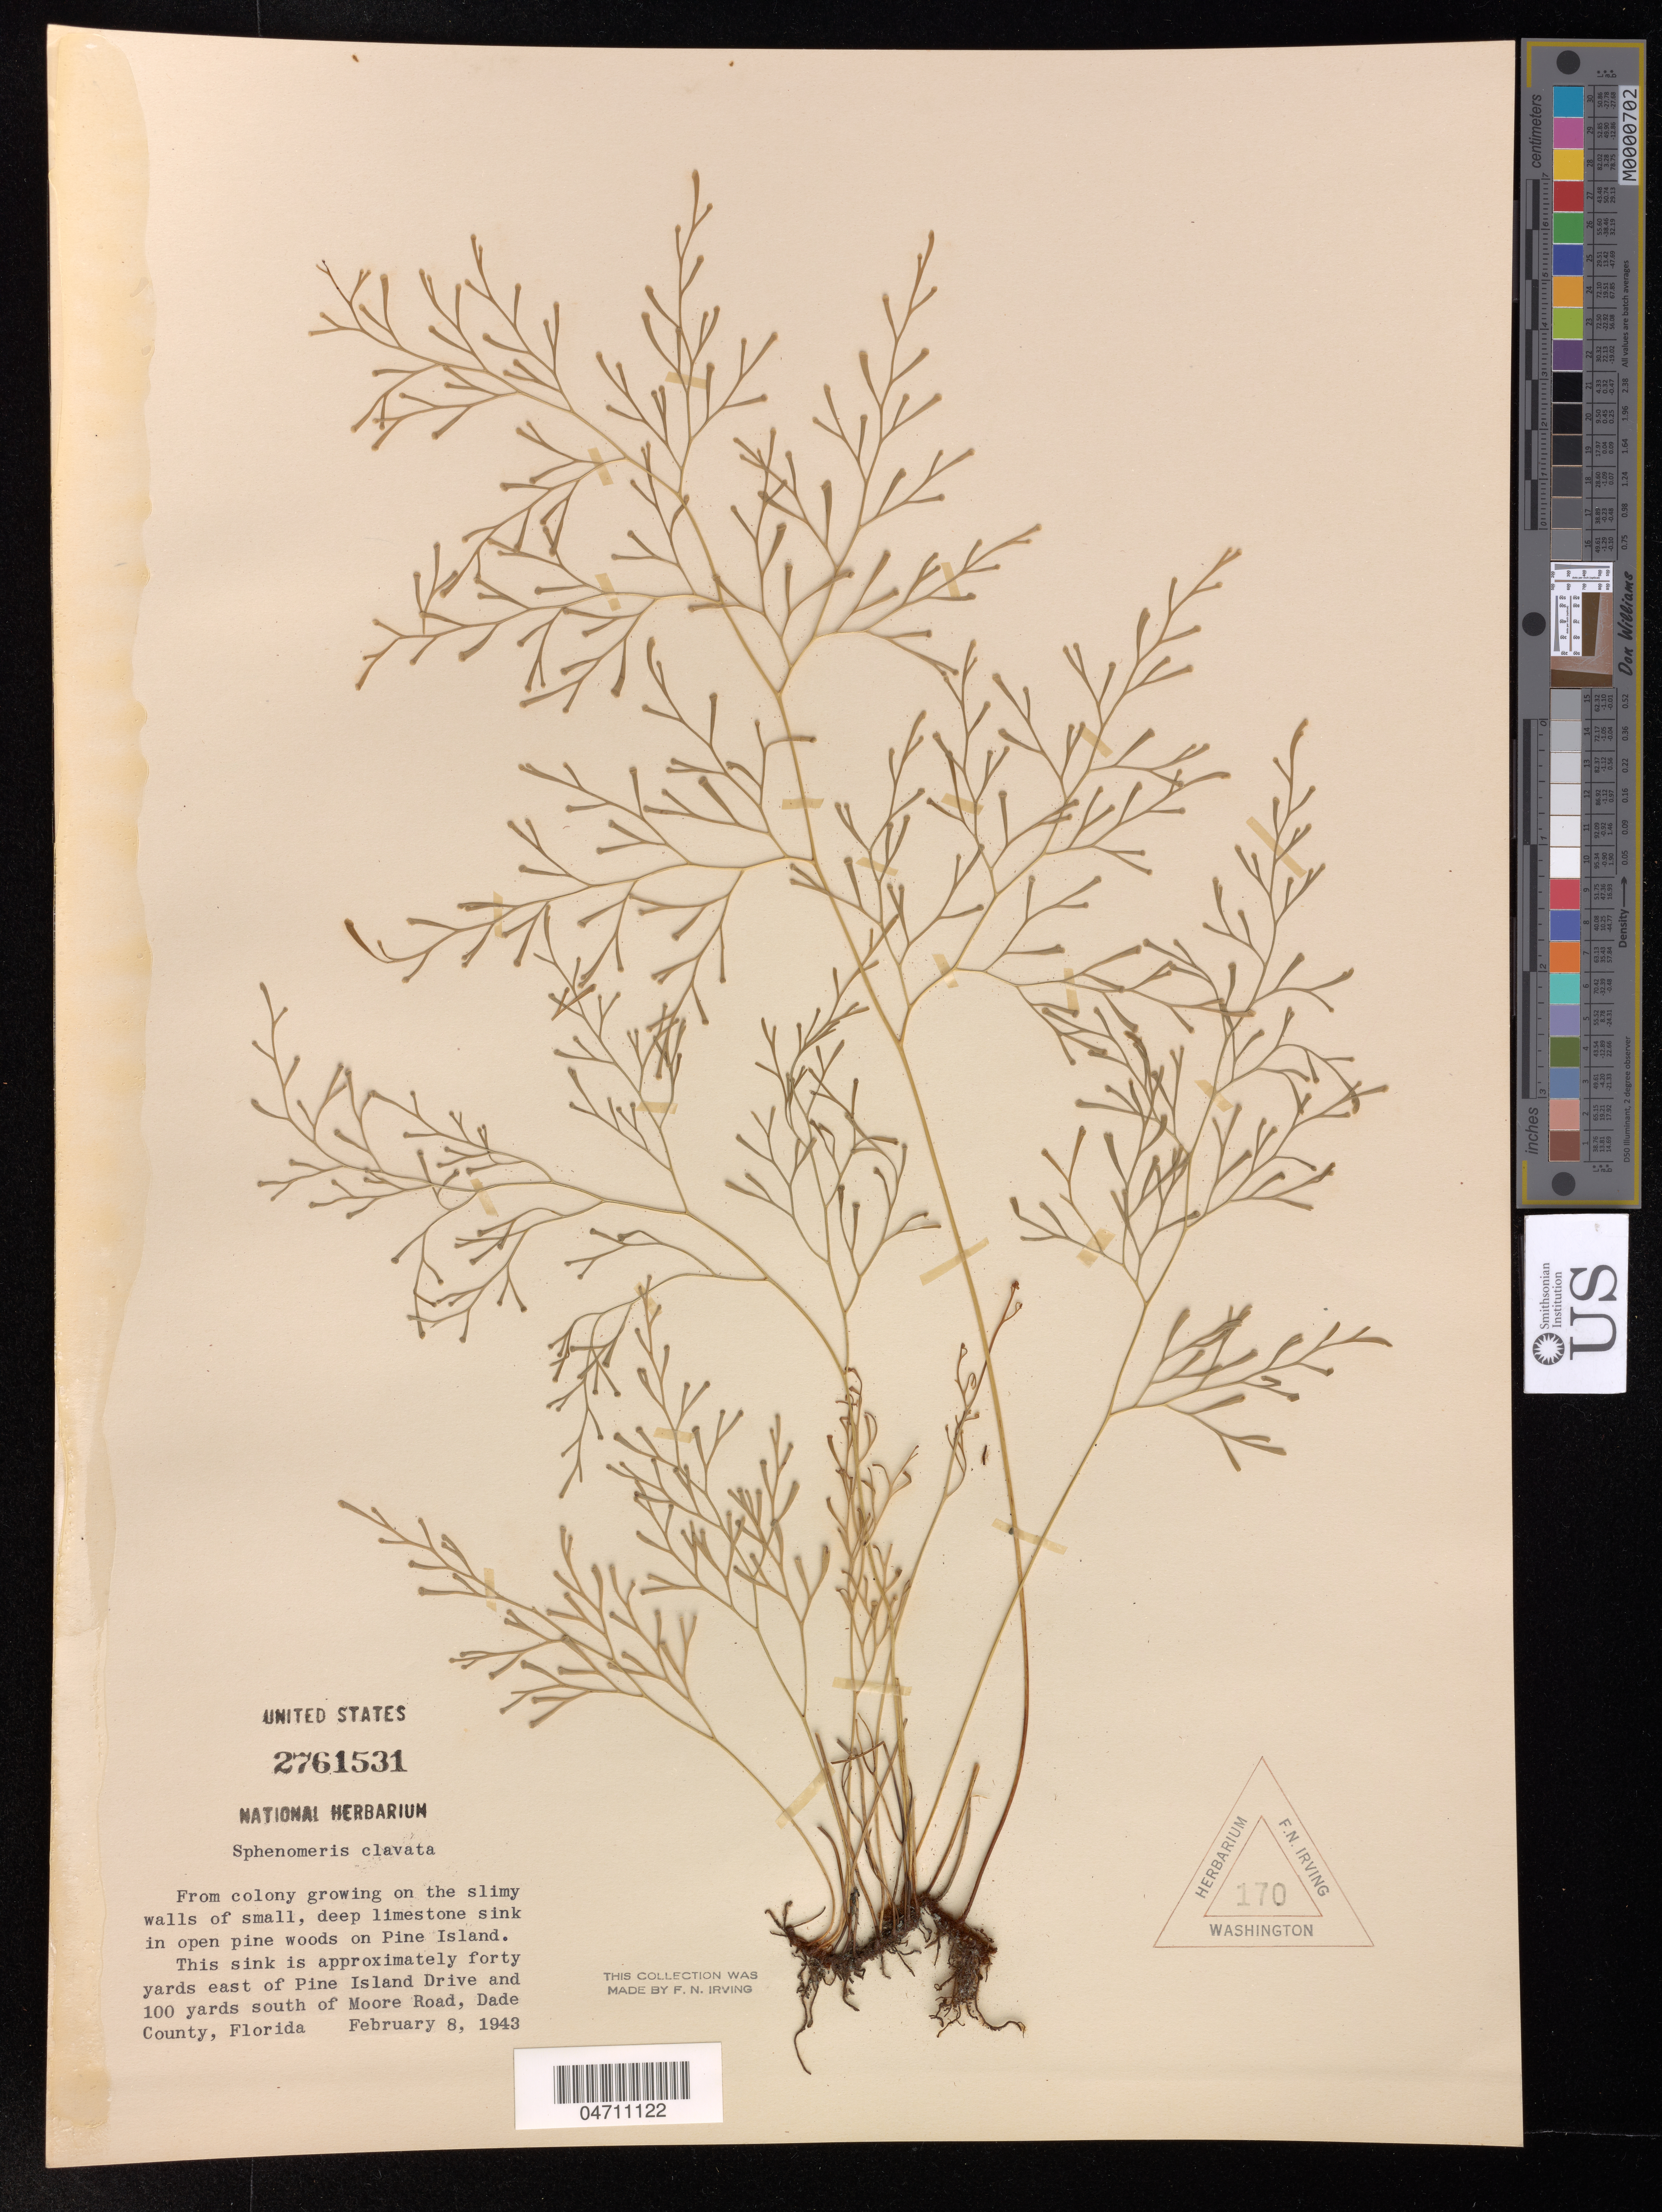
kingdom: Plantae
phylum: Tracheophyta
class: Polypodiopsida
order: Polypodiales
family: Lindsaeaceae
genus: Sphenomeris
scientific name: Sphenomeris clavata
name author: (L.) Maxon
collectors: F. Irving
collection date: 1943-02-08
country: United States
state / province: Florida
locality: From colony growing on the slimy walls of small, deep limestone sink in open pine woods on Pine Island.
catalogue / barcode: US 2761531